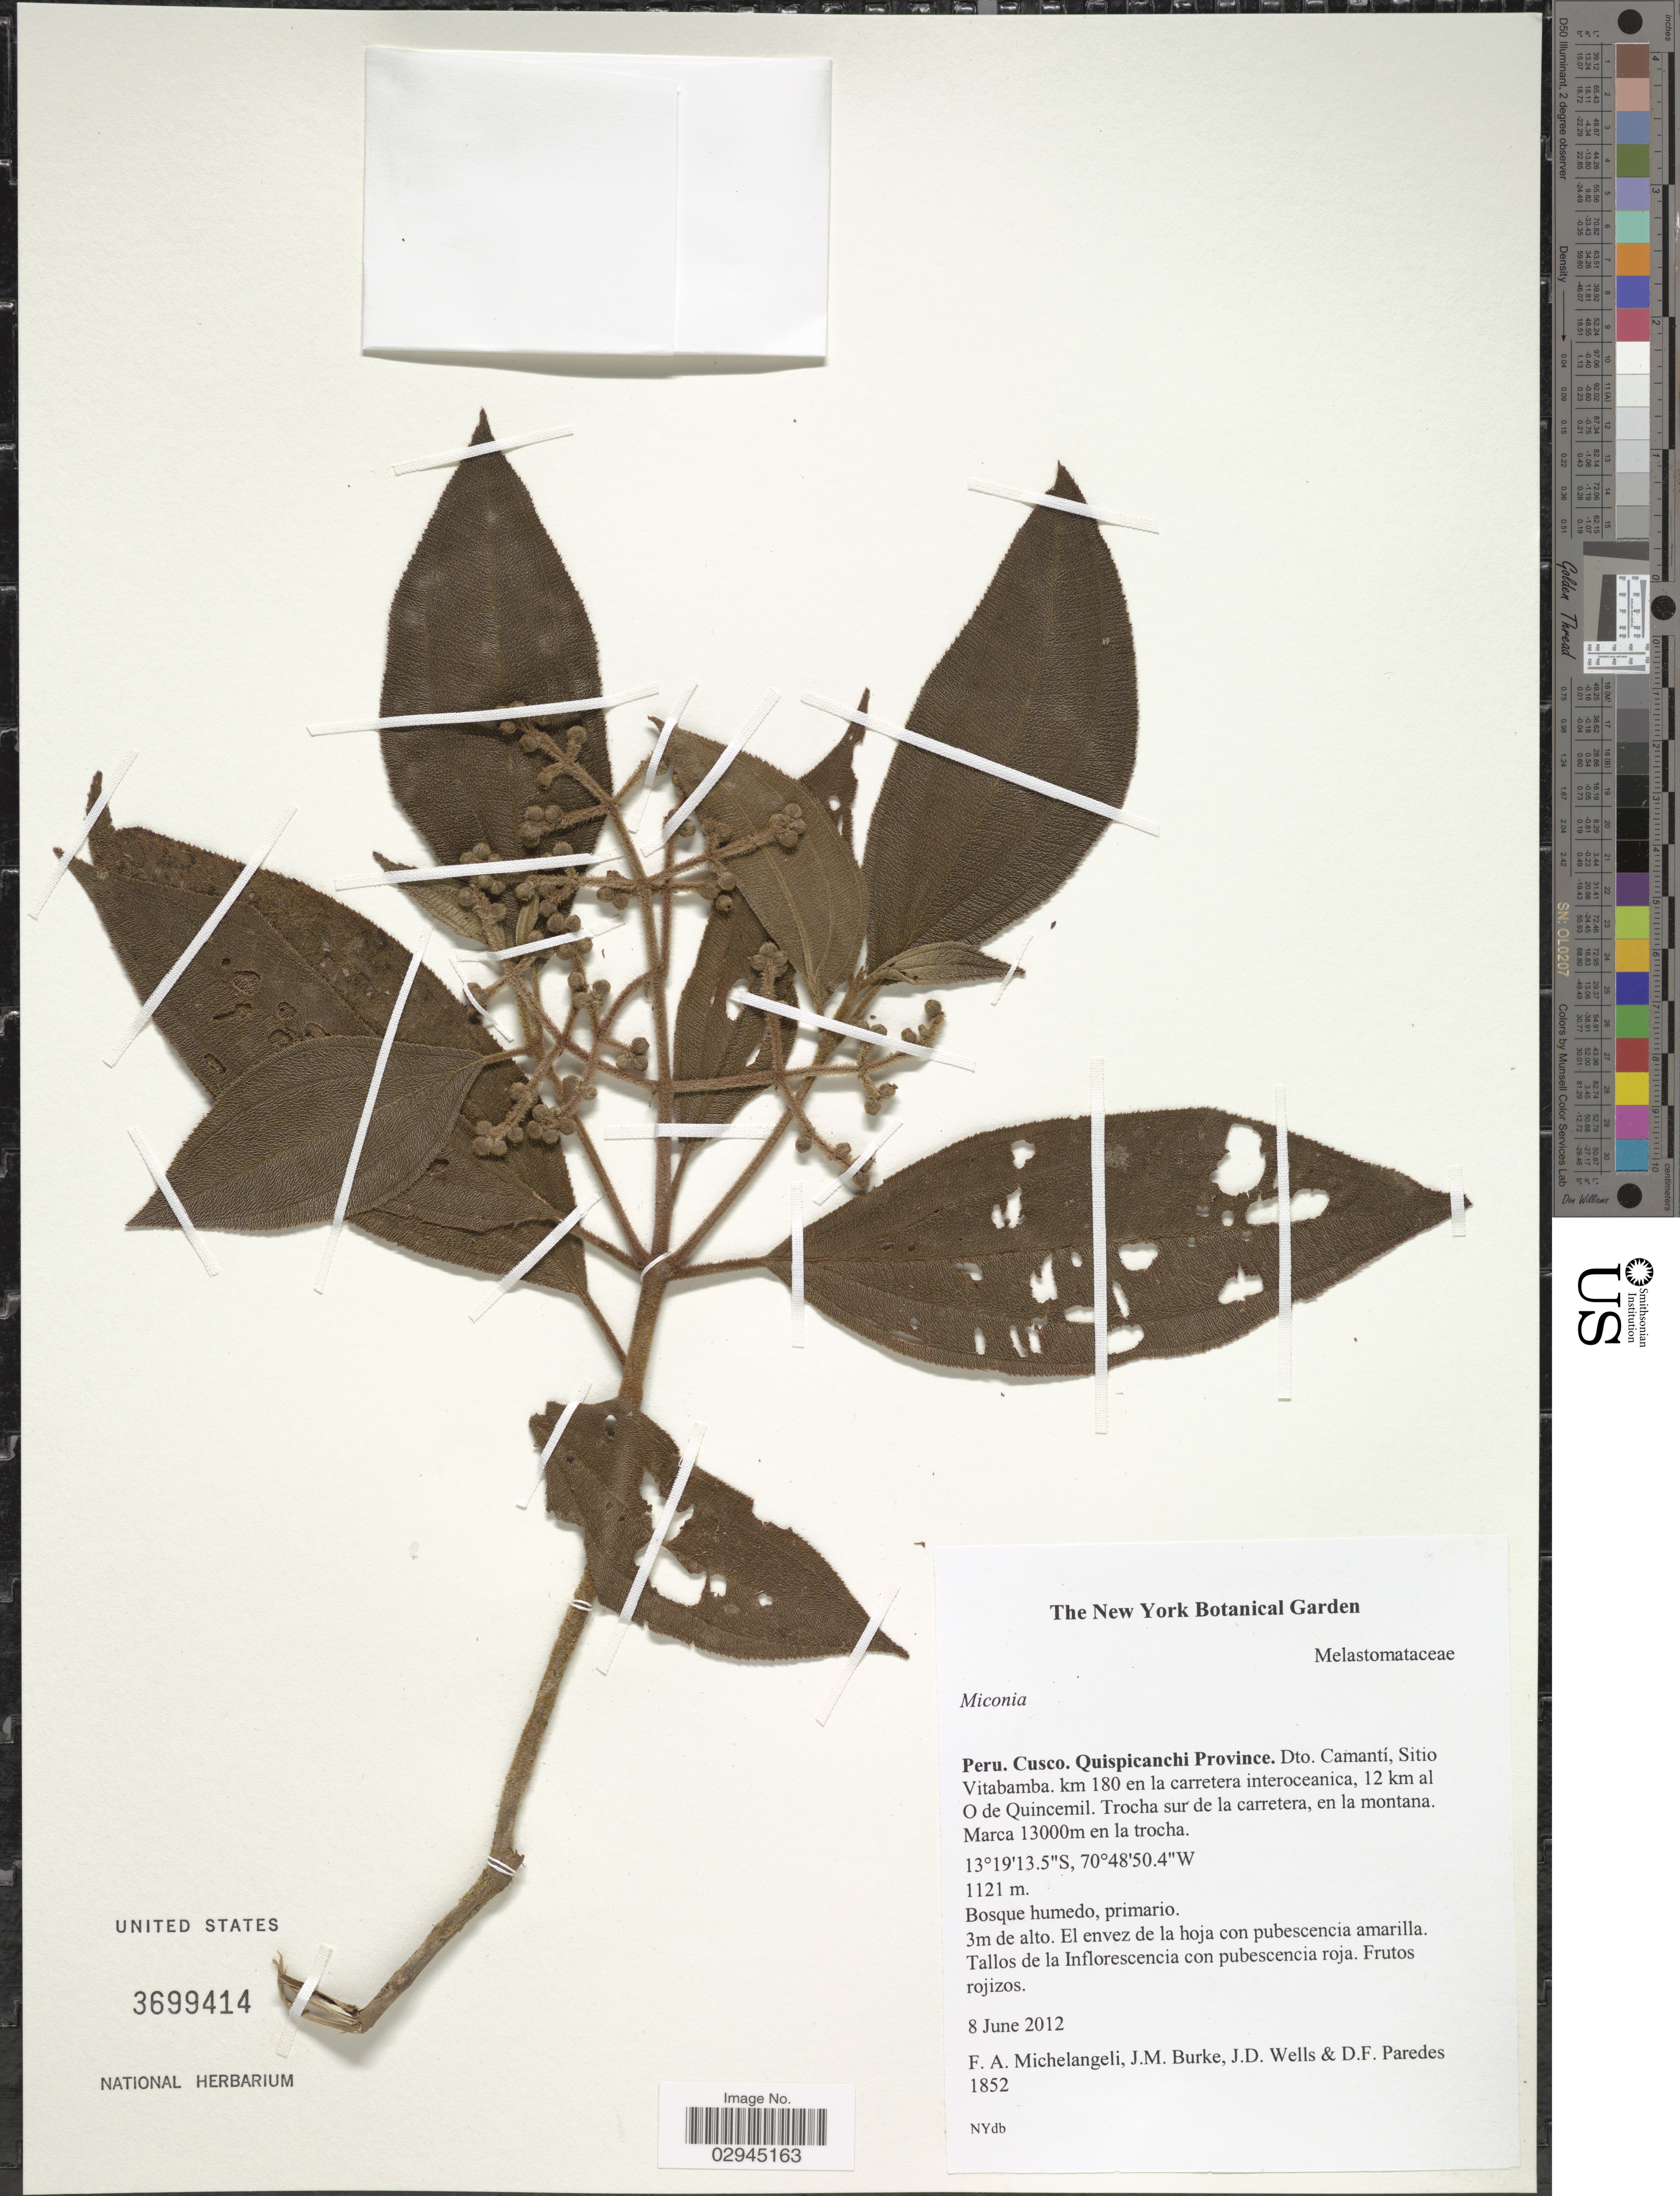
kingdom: Plantae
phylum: Tracheophyta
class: Magnoliopsida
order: Myrtales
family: Melastomataceae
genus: Miconia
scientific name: Miconia reflexipila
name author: Wurdack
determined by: Michelangeli, F. A.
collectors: F. A. Michelangeli, Jac. M. Burke, J. Wells & D. Paredes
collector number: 1852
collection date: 2012-06-08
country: Peru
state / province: Cusco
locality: Quispicanchi Province. Dto. Camantí, Sitio Vitabamba. km 180 en la carretera interoceanica, 12 km al O de Quincemil. Trocha sur la carretera, en la montana. Marca 13000m en la trocha.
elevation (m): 1121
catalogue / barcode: US 3699414